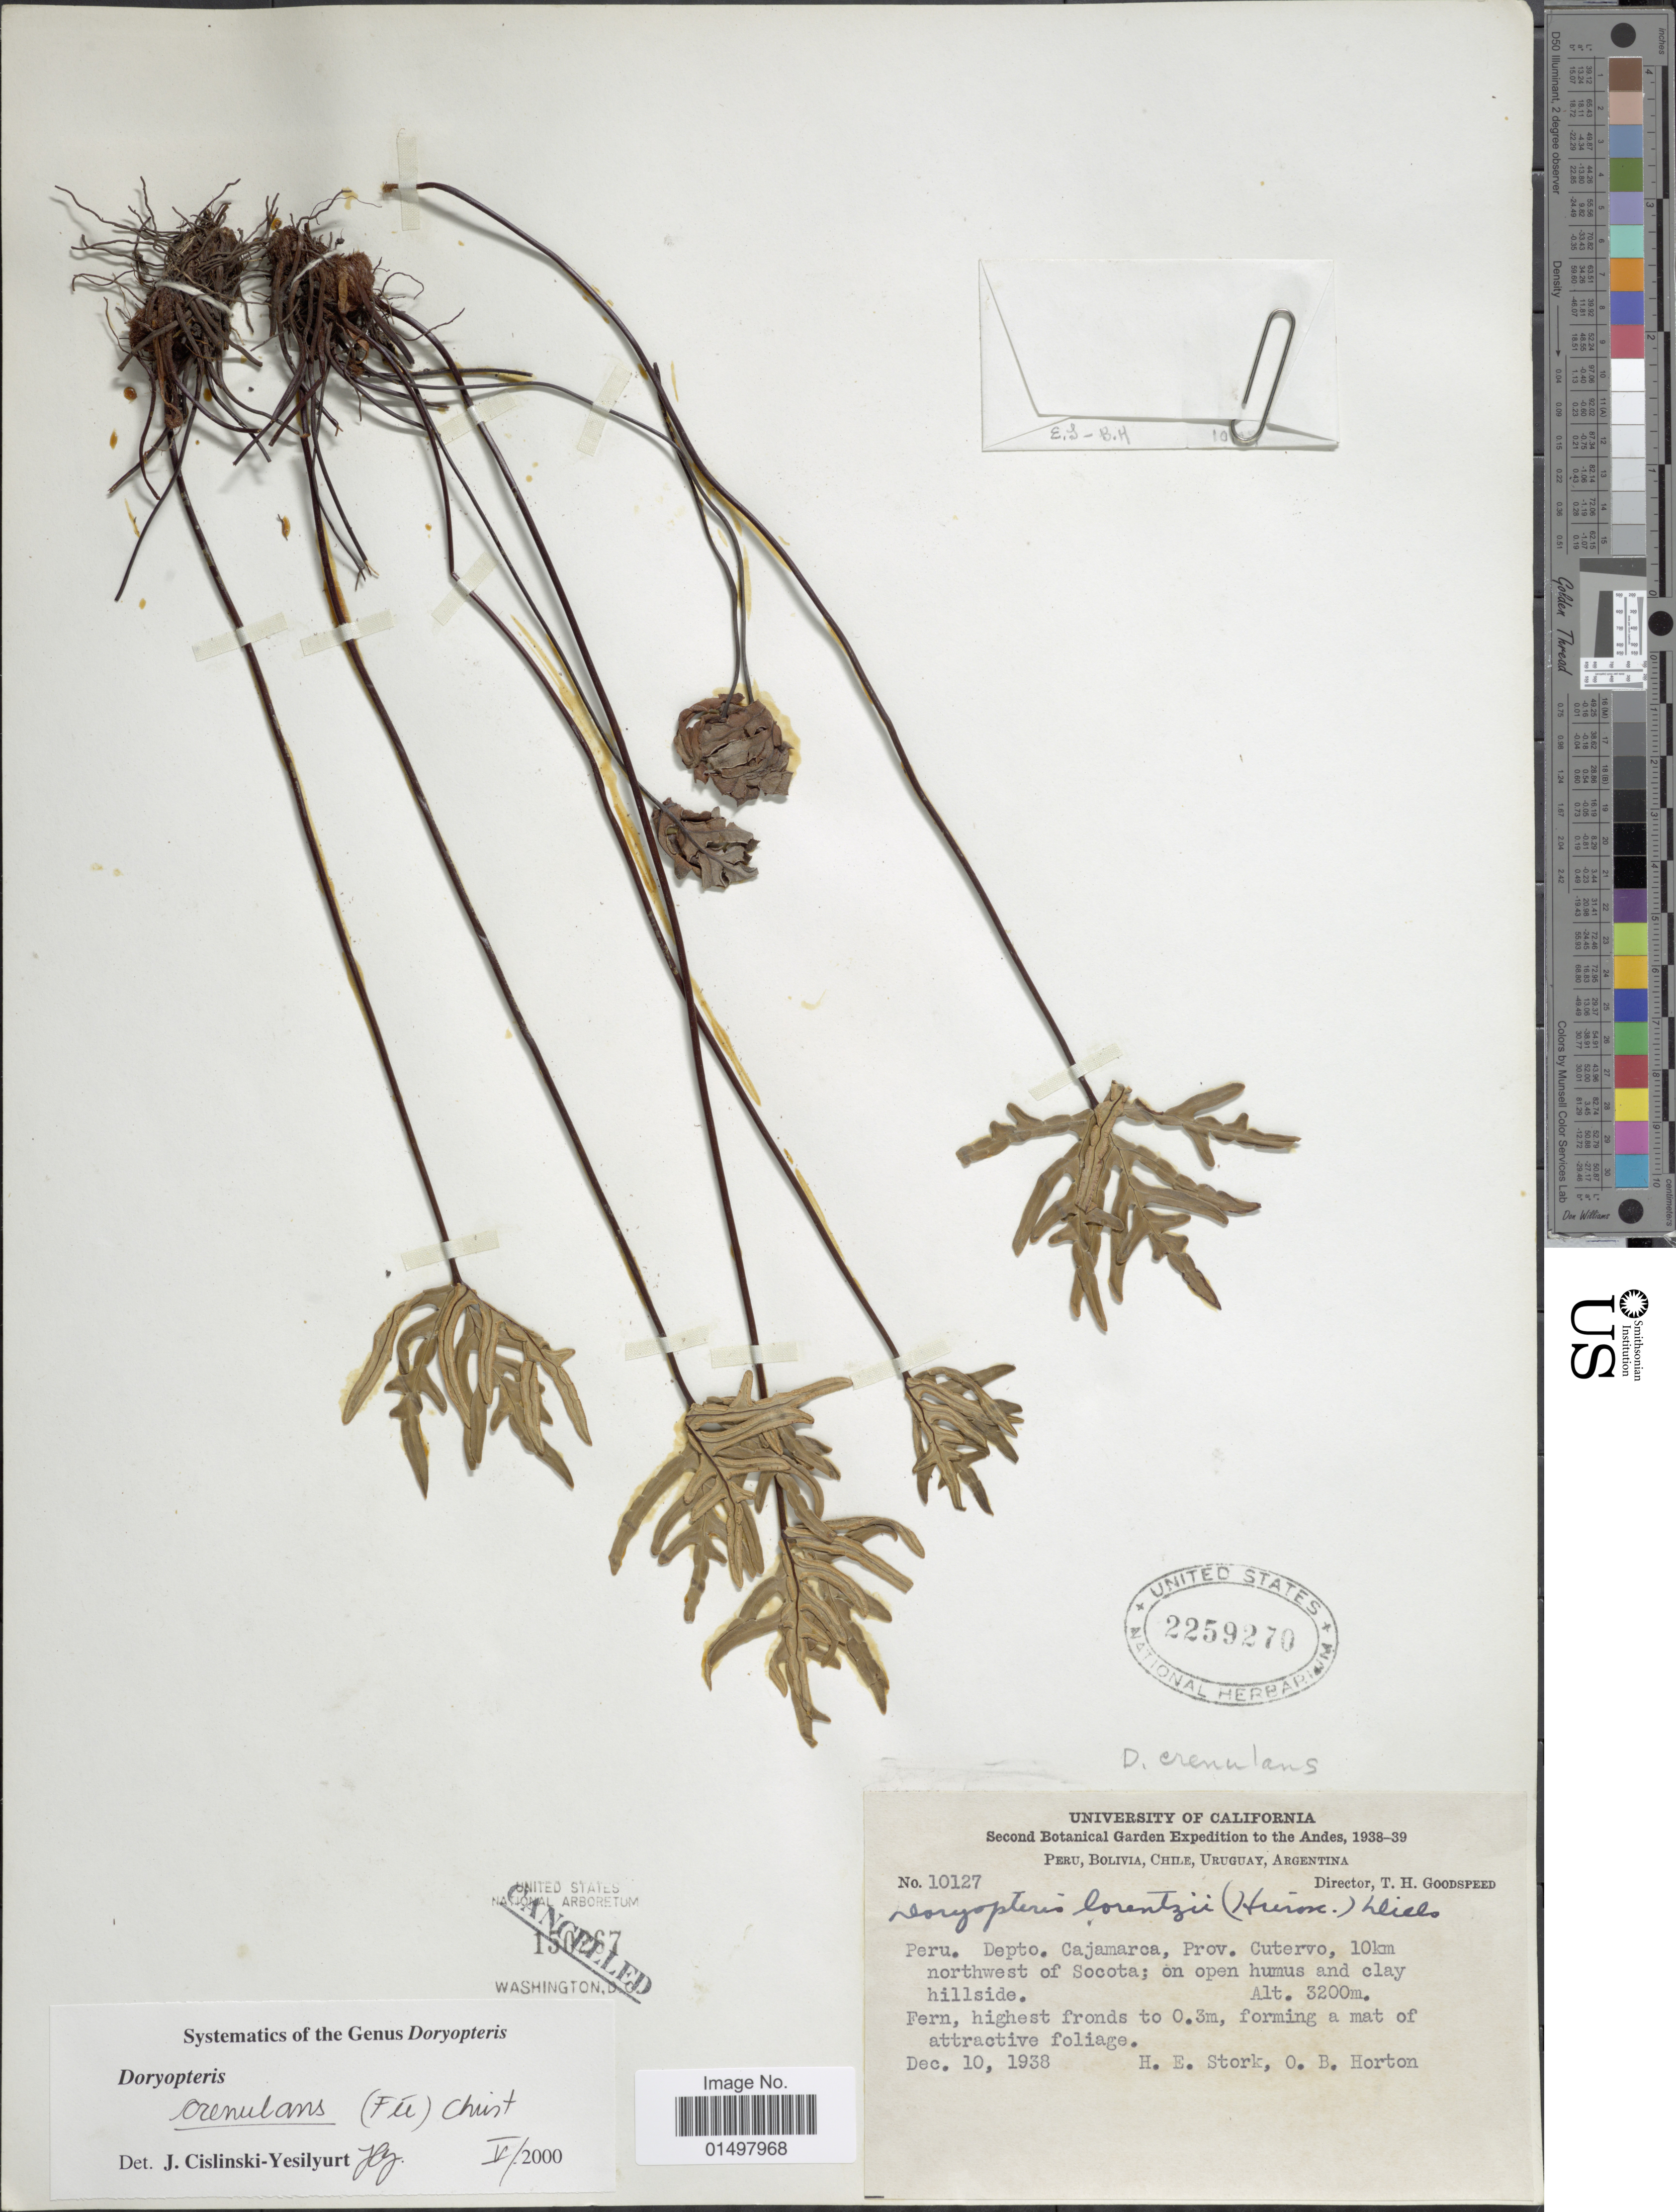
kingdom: Plantae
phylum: Tracheophyta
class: Polypodiopsida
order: Polypodiales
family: Pteridaceae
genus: Doryopteris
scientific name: Doryopteris crenulans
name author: (Fée) Christ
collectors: H. E. Stork & O. B. Horton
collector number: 10127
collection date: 1938-12-10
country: Peru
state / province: Cajamarca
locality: Depto. Cajamarca, Prov. Cutervo, 10km northwest of Socota.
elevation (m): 3200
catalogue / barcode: US 2259270